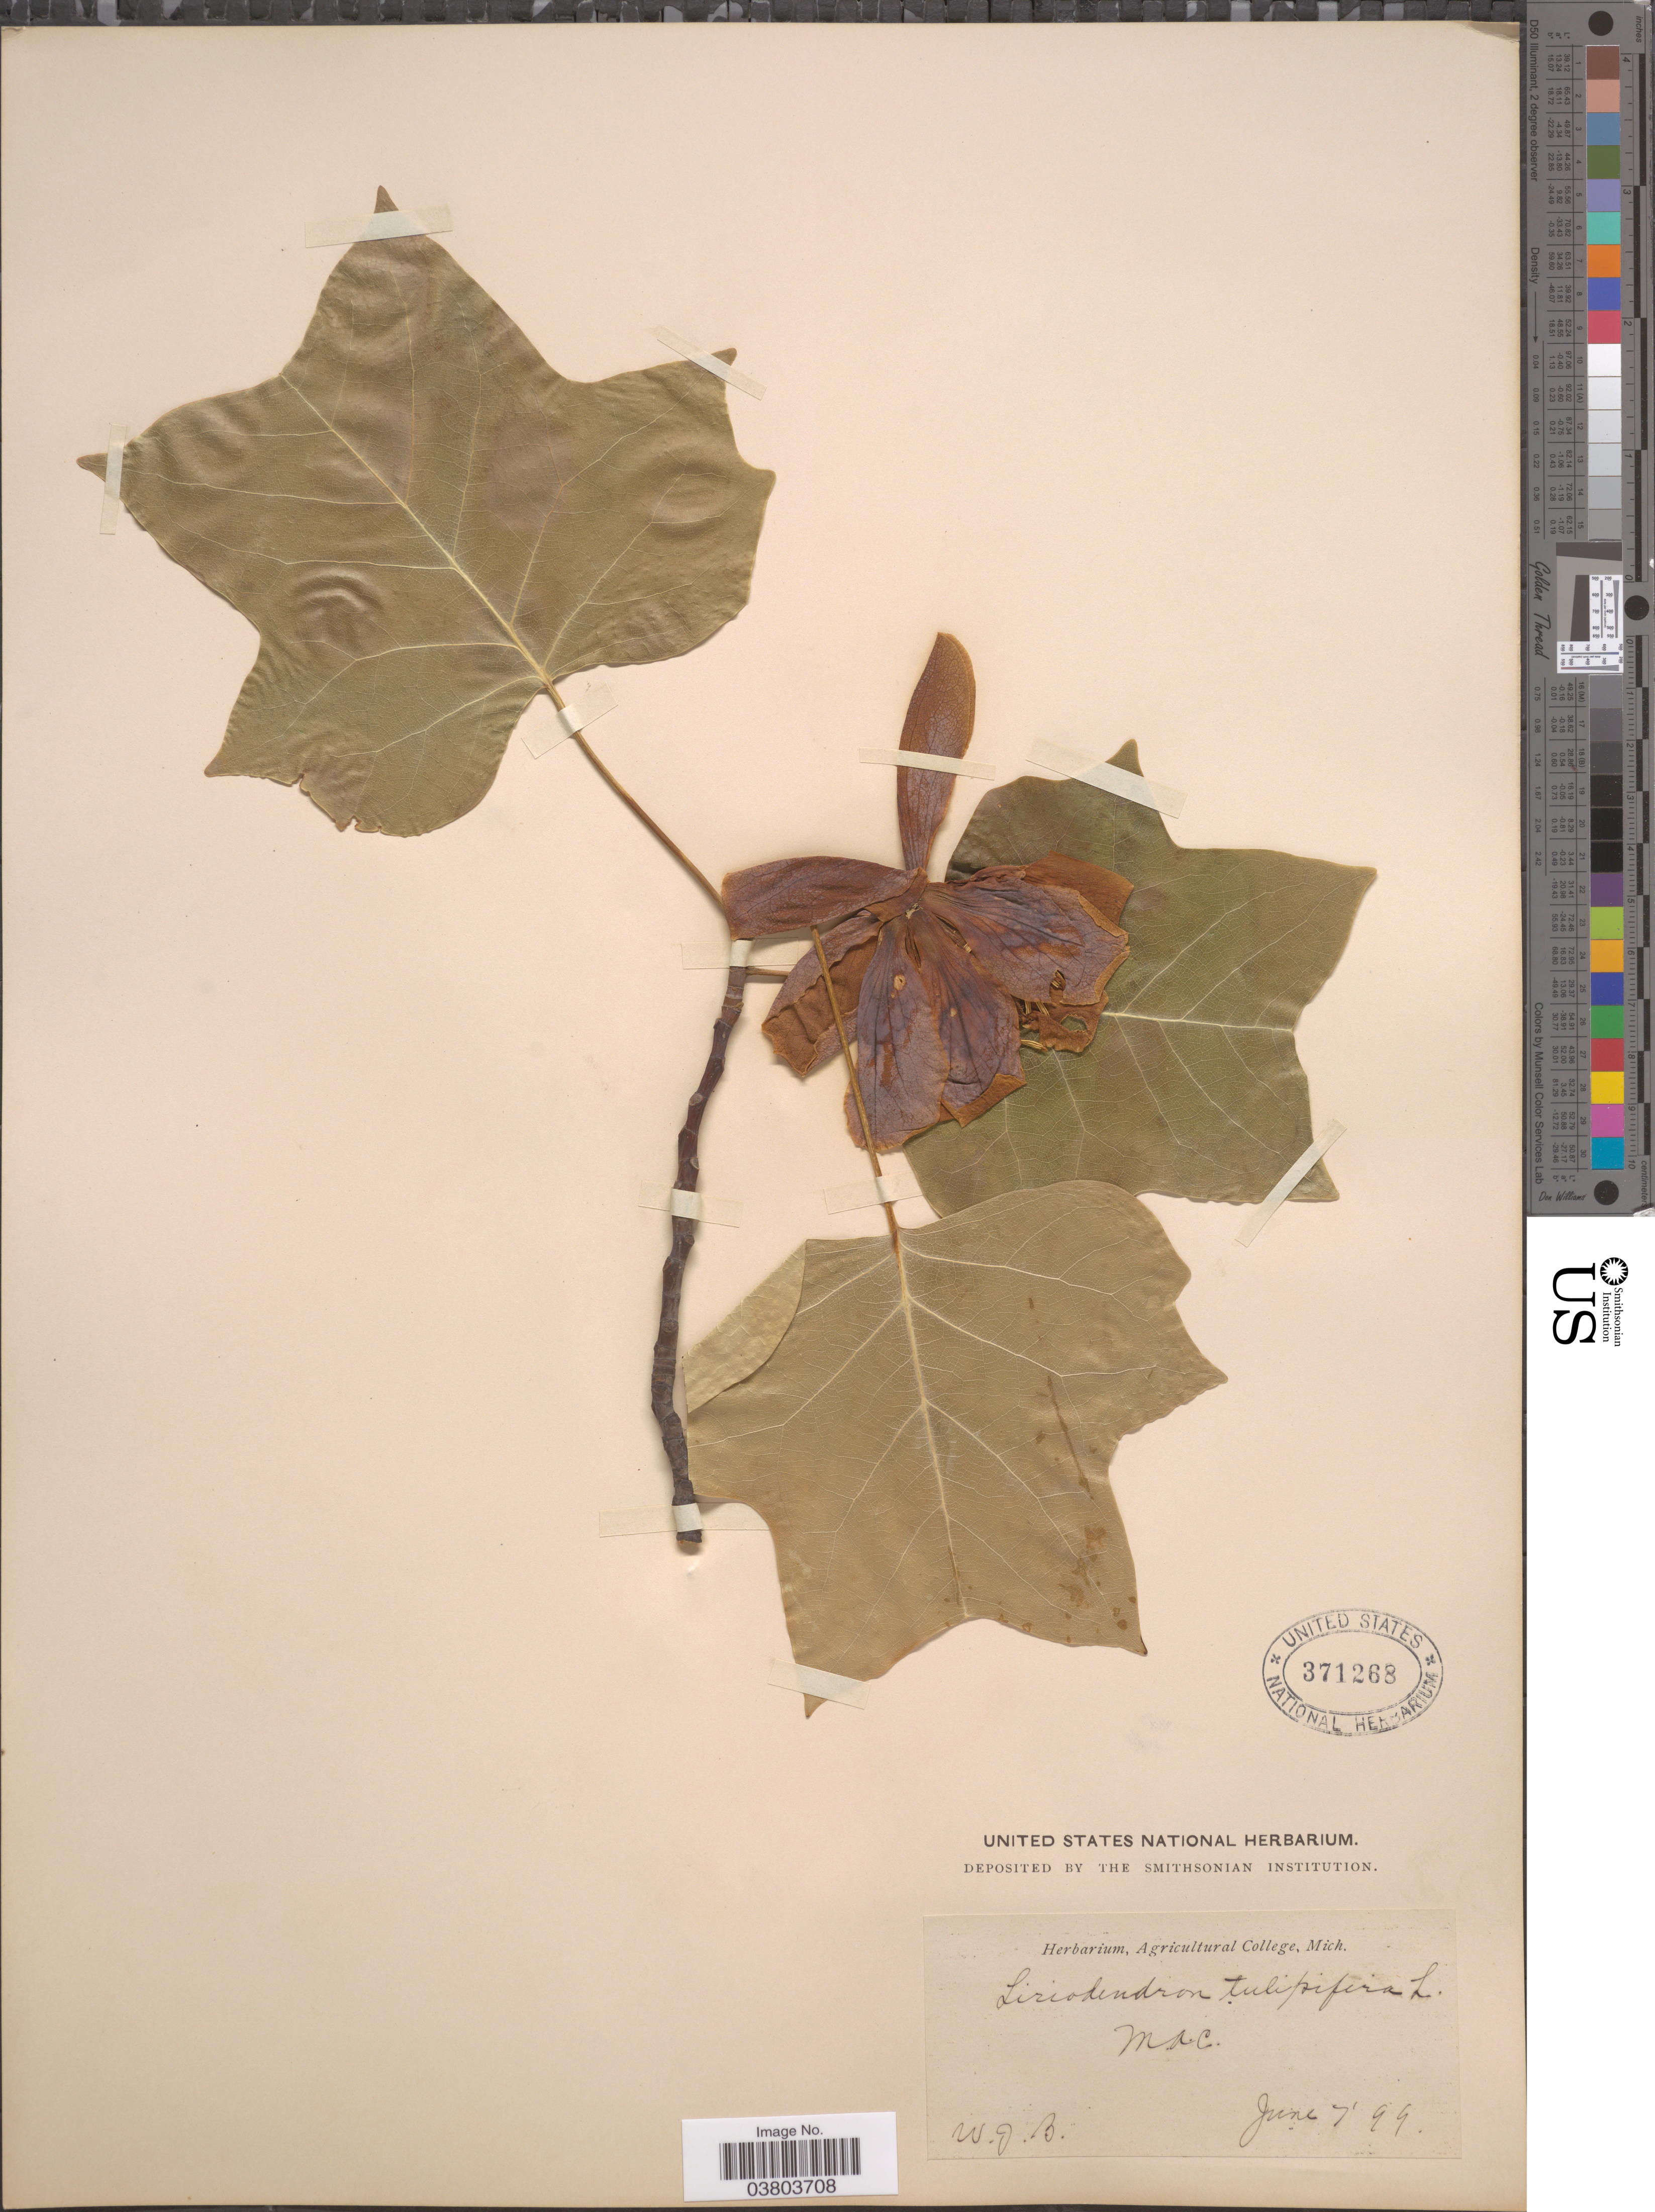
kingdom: Plantae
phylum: Tracheophyta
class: Magnoliopsida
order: Magnoliales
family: Magnoliaceae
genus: Liriodendron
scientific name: Liriodendron tulipifera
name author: L.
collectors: W.J.B.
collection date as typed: Transcribed d/m/y: 7/6/99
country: United States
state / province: Michigan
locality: M.a.c.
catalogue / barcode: US 371268